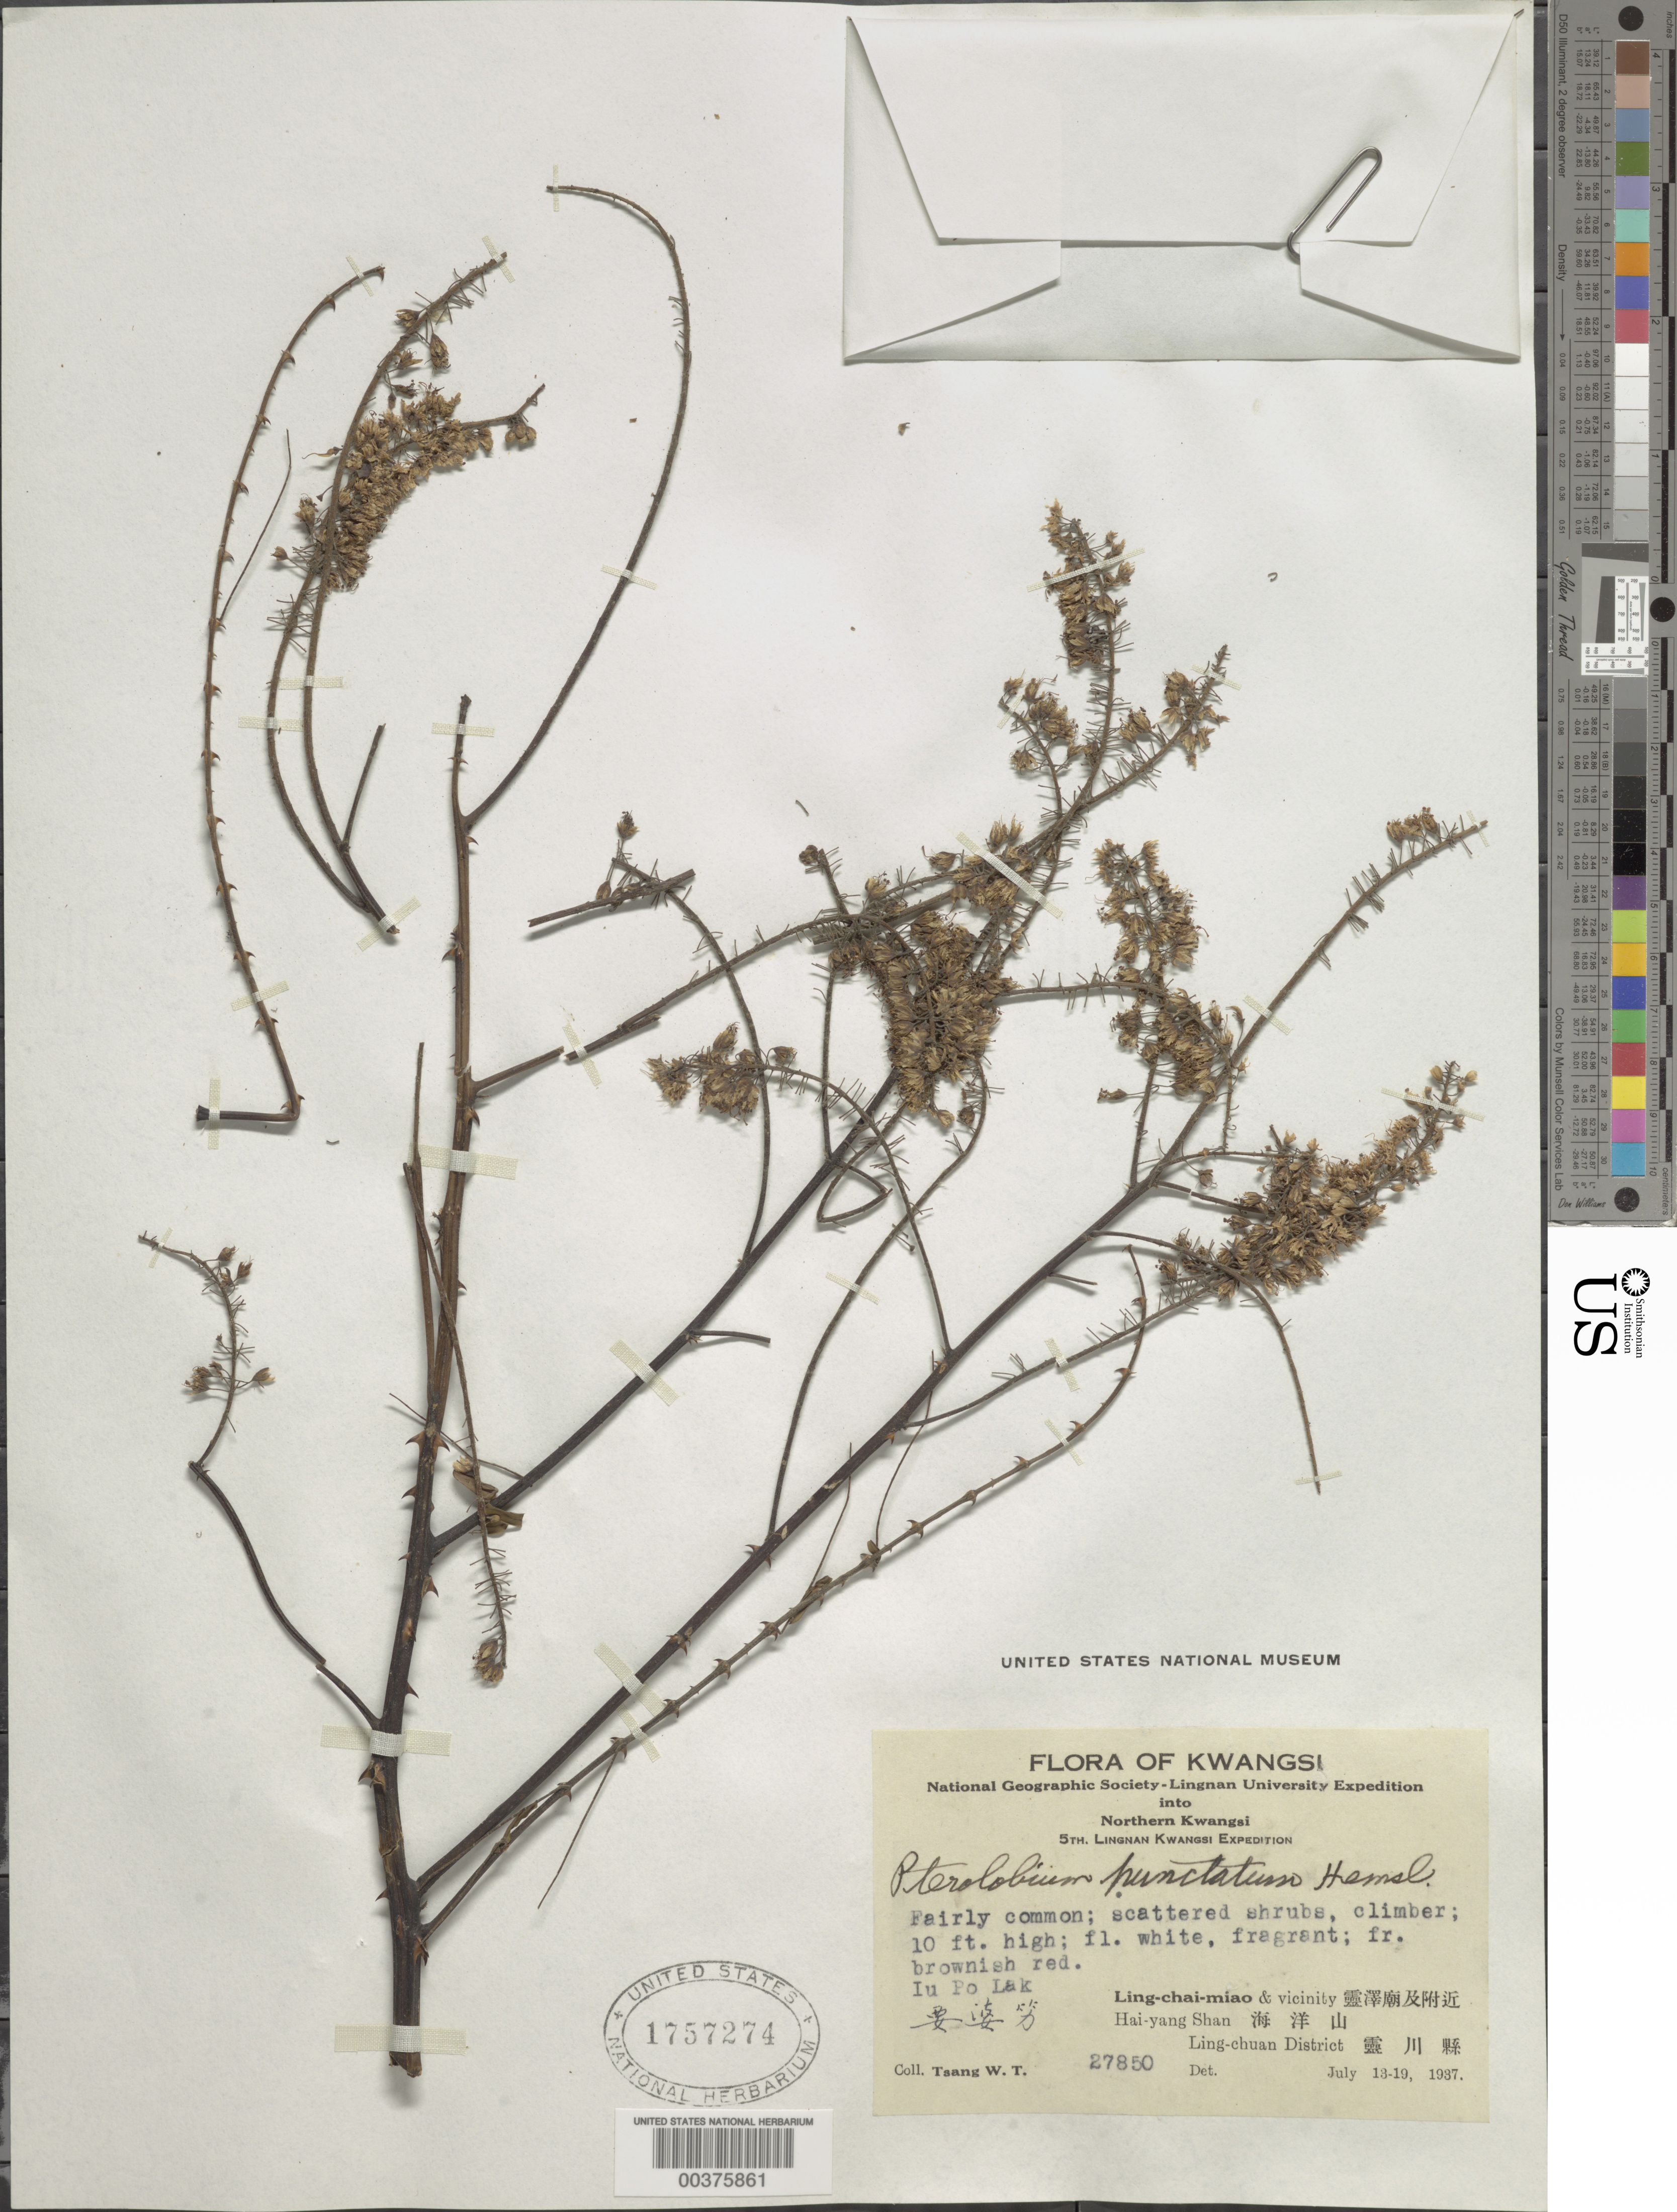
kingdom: Plantae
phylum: Tracheophyta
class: Magnoliopsida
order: Fabales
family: Fabaceae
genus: Pterolobium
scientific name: Pterolobium punctatum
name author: Hemsl.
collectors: W. T. Tsang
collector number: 27850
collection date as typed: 18 Jul 1937 to 19 Jul 1937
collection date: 1937-07-18/1937-07-19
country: China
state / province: Guangxi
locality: Ling-chai-miao and vicinity; hai-yang shan; ling-chuan dist.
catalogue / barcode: US 1757274